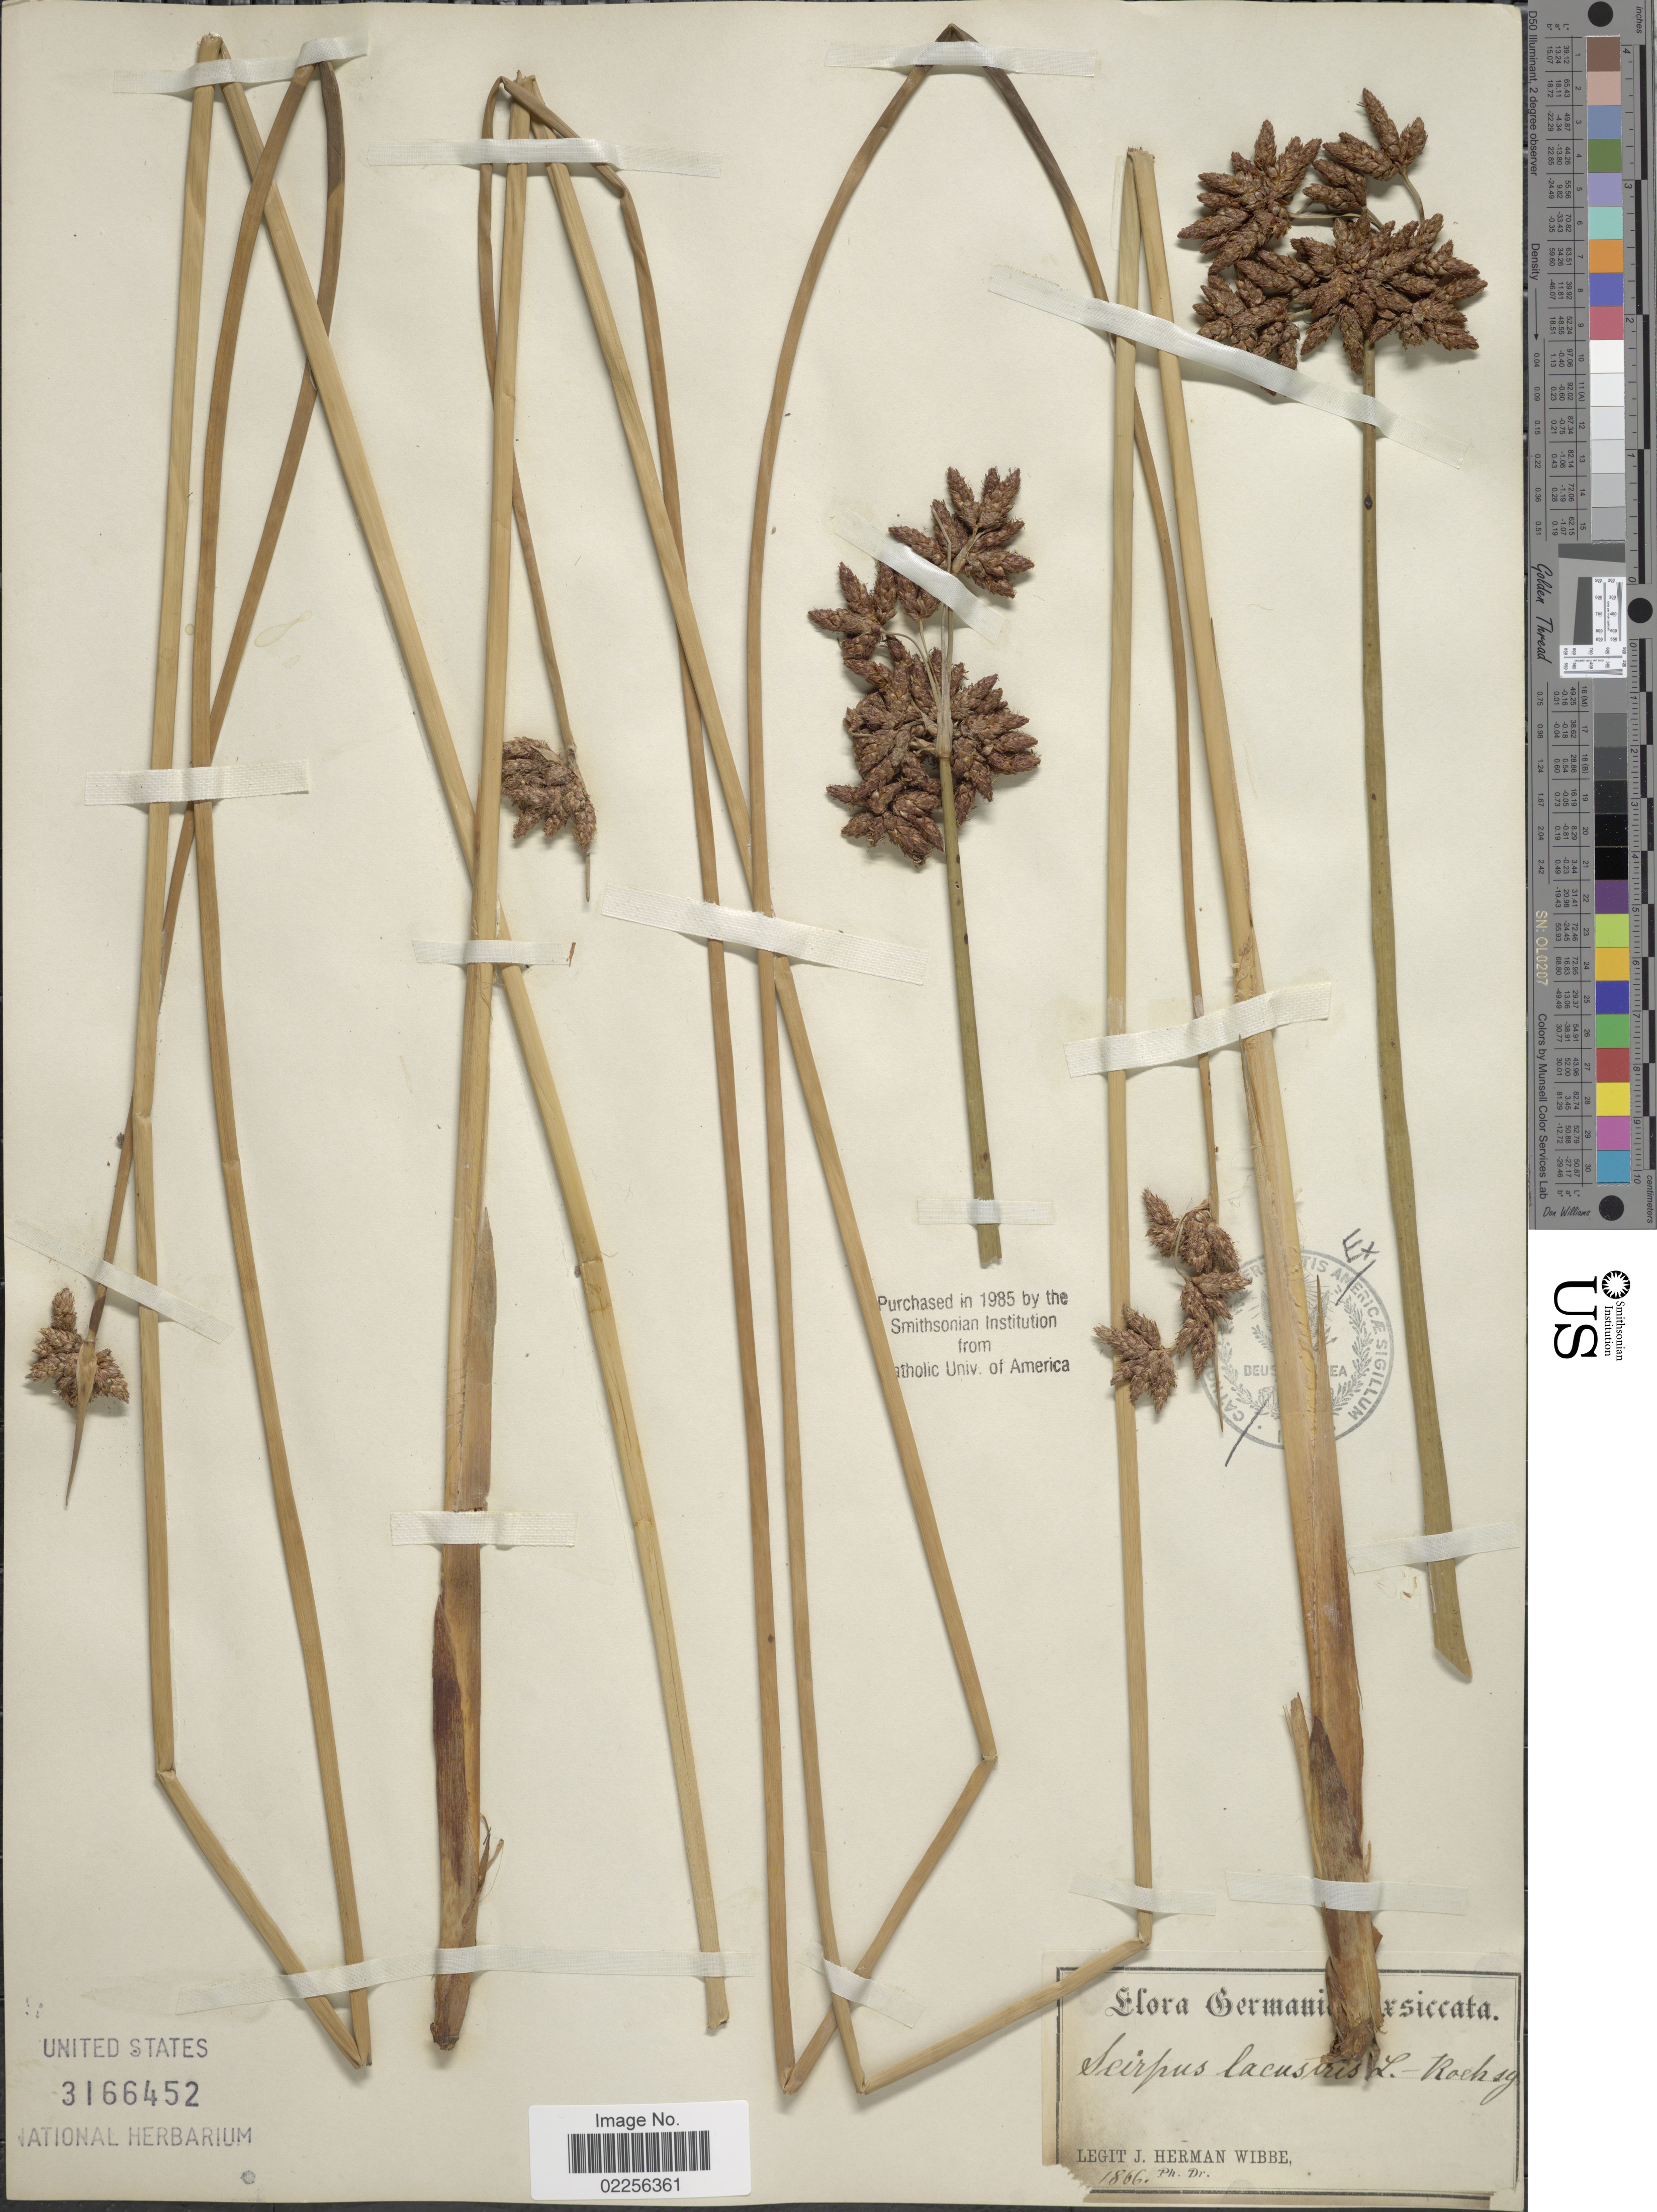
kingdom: Plantae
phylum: Tracheophyta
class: Liliopsida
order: Poales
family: Cyperaceae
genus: Schoenoplectus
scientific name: Schoenoplectus lacustris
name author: (L.) Palla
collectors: J. Wibbe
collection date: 1866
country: Germany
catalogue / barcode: US 3166452